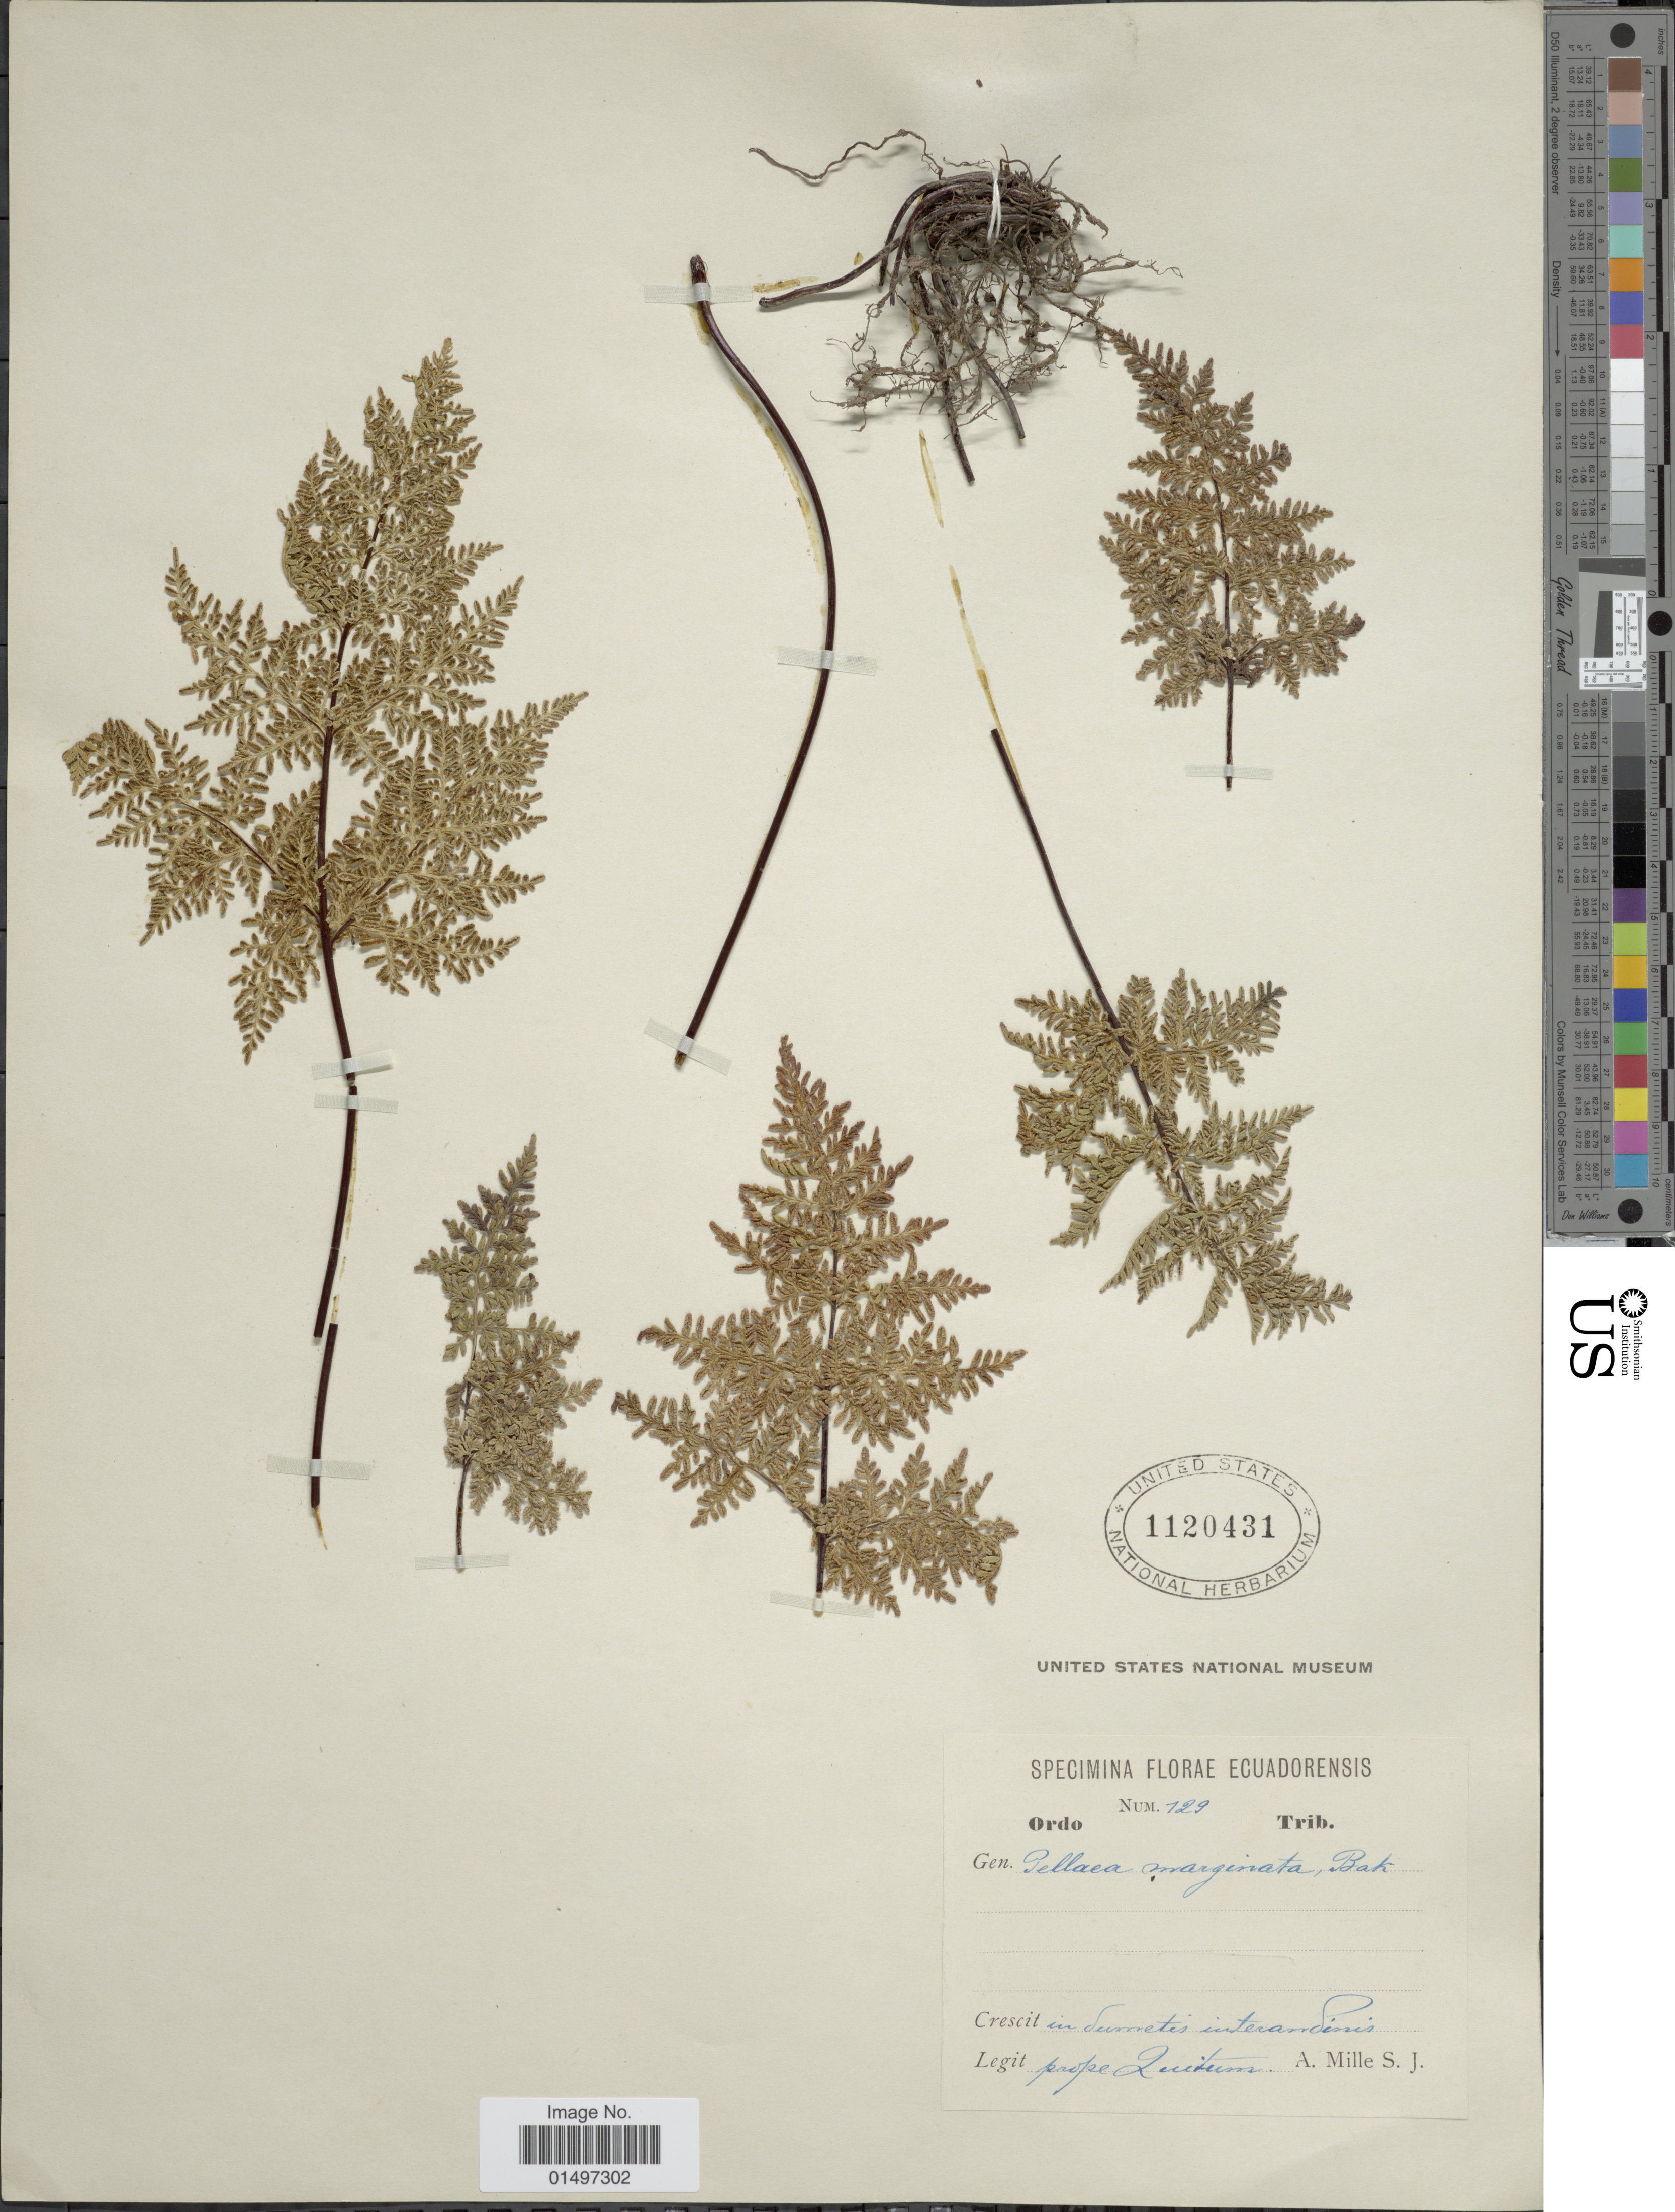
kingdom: Plantae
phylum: Tracheophyta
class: Polypodiopsida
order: Polypodiales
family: Pteridaceae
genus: Gaga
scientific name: Gaga marginata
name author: (Kunth) Fay W. Li & Windham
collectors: A. Mille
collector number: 129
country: Ecuador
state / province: Pichincha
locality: Florae Ecuadorensis. In dumetis interandinis. prope Quitum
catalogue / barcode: US 1120431